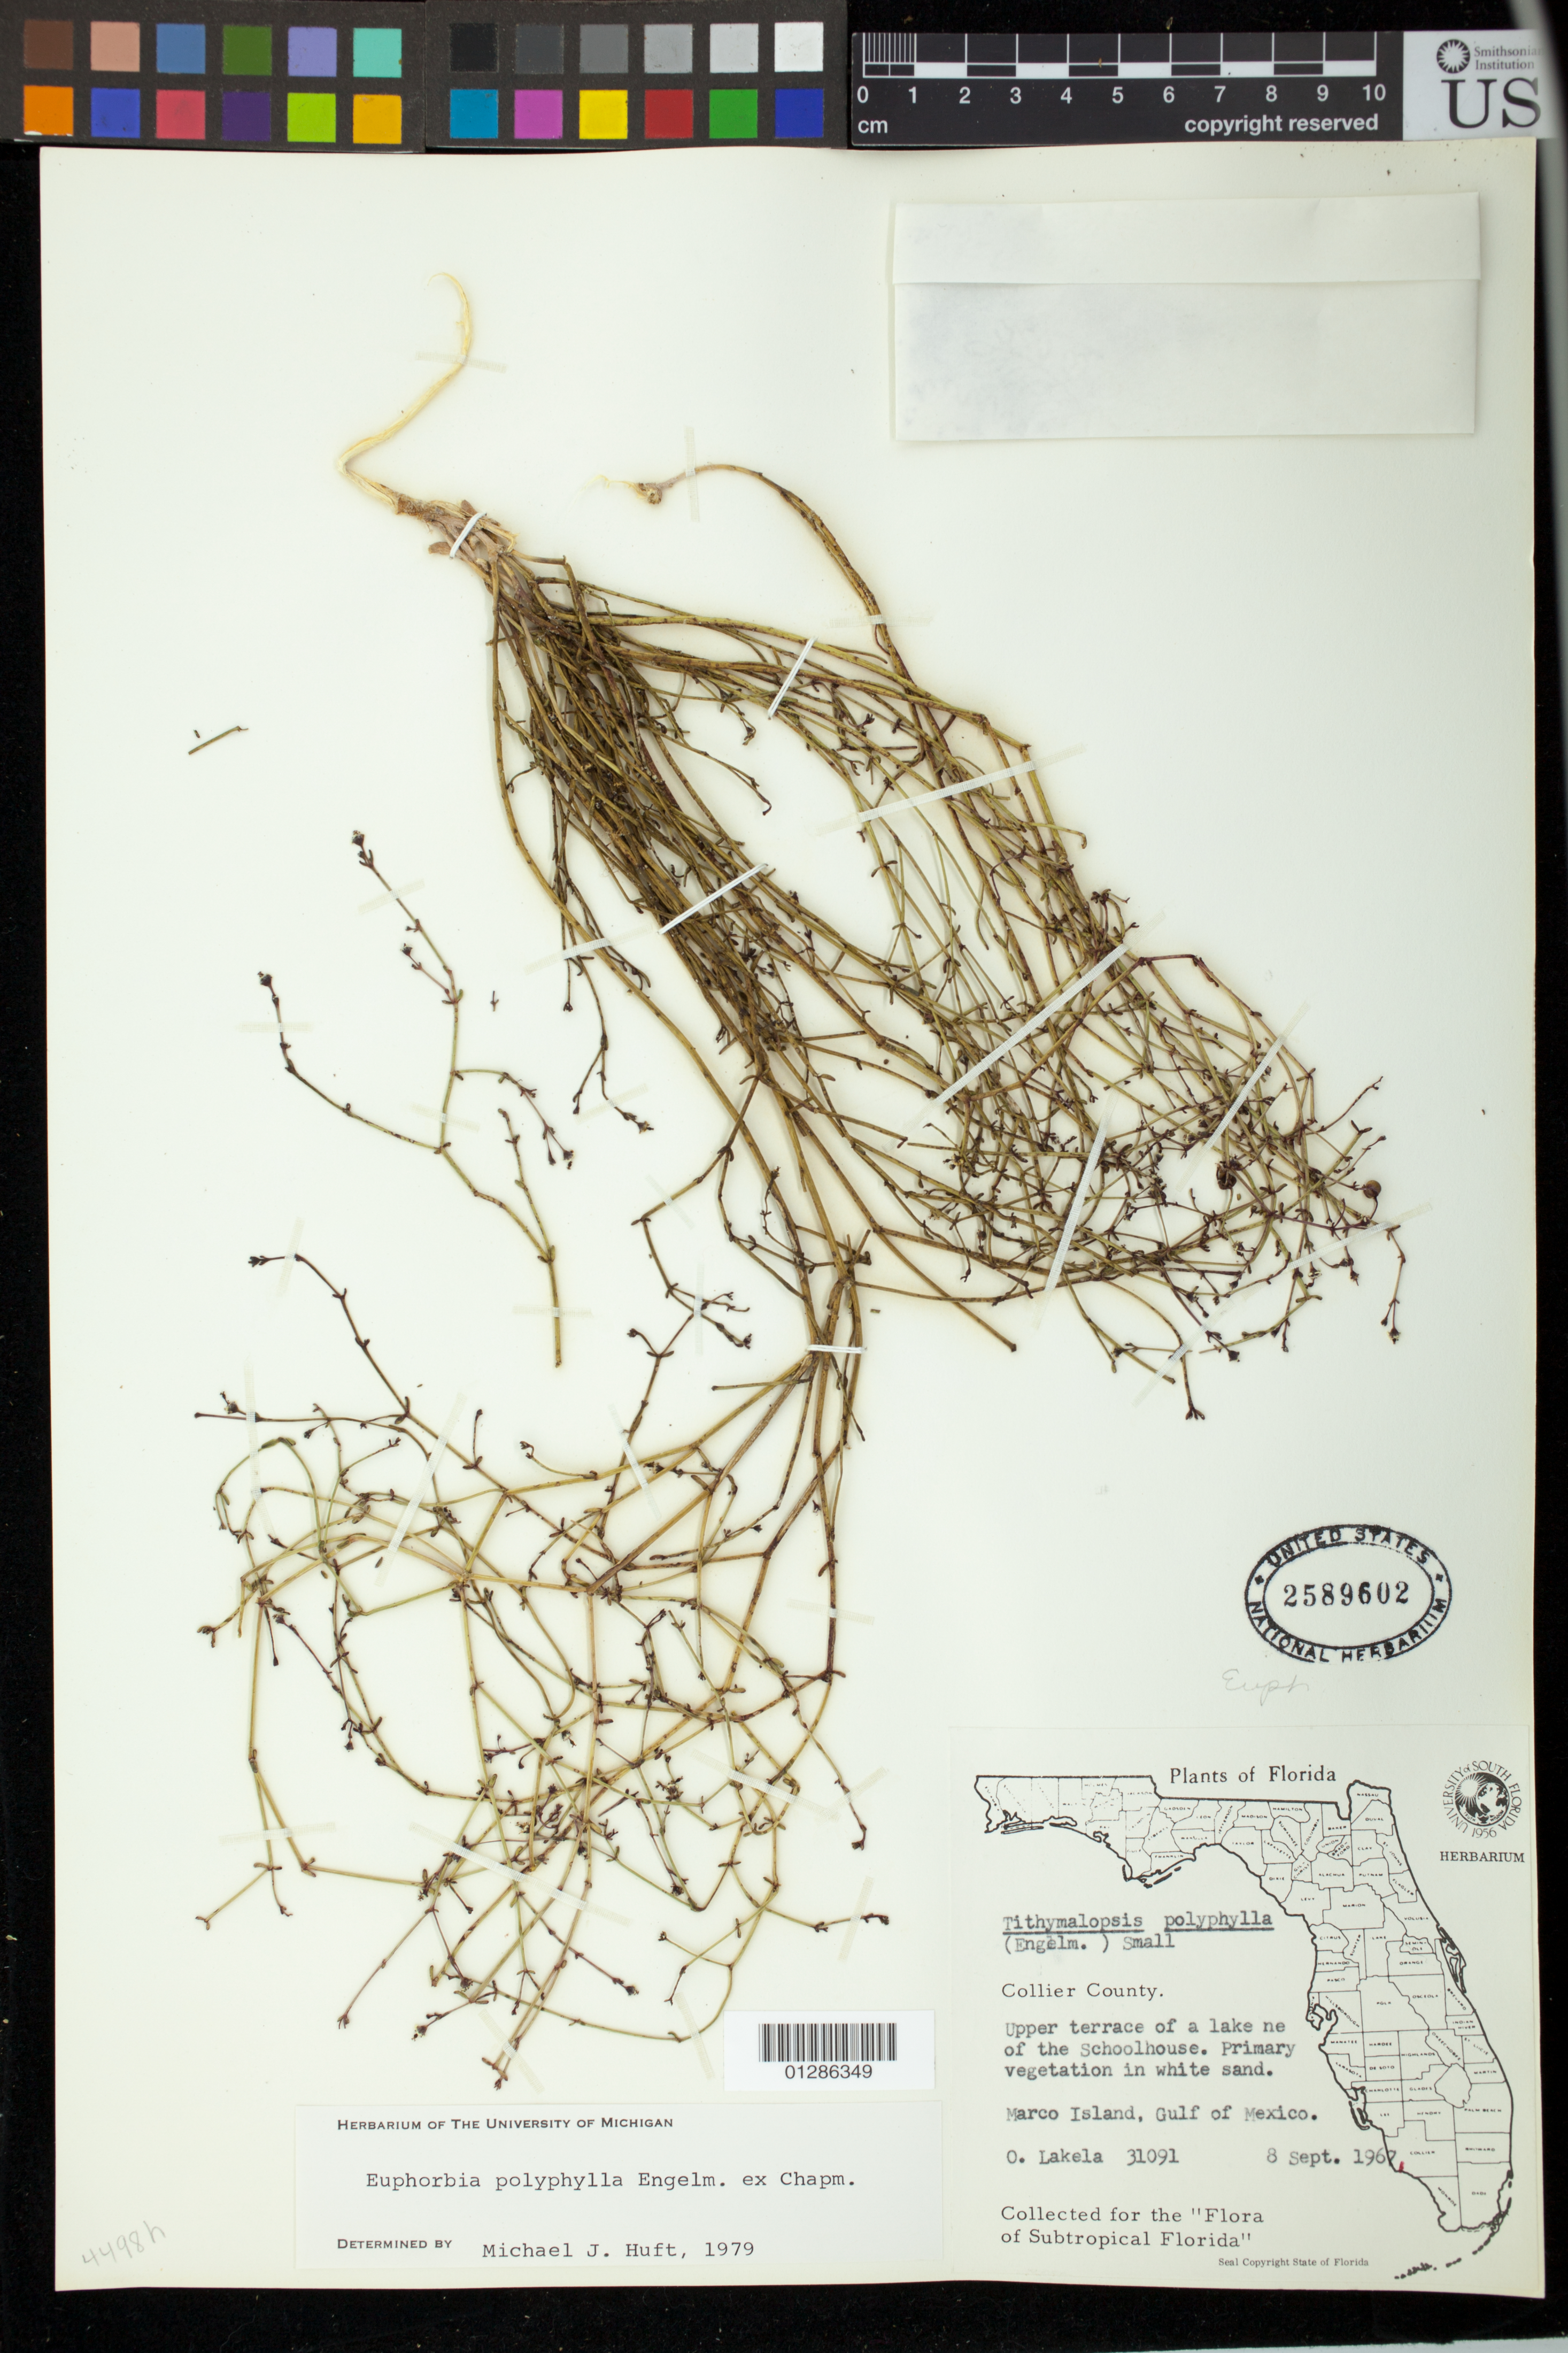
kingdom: Plantae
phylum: Tracheophyta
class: Magnoliopsida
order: Malpighiales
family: Euphorbiaceae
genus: Euphorbia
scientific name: Euphorbia polyphylla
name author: Engelm. ex Holz.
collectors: O. Lakela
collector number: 31091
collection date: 1967-09-08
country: United States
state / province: Florida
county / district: Collier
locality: Upper terrace of a lake ne of the Schoolhouse.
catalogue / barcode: US 2589602